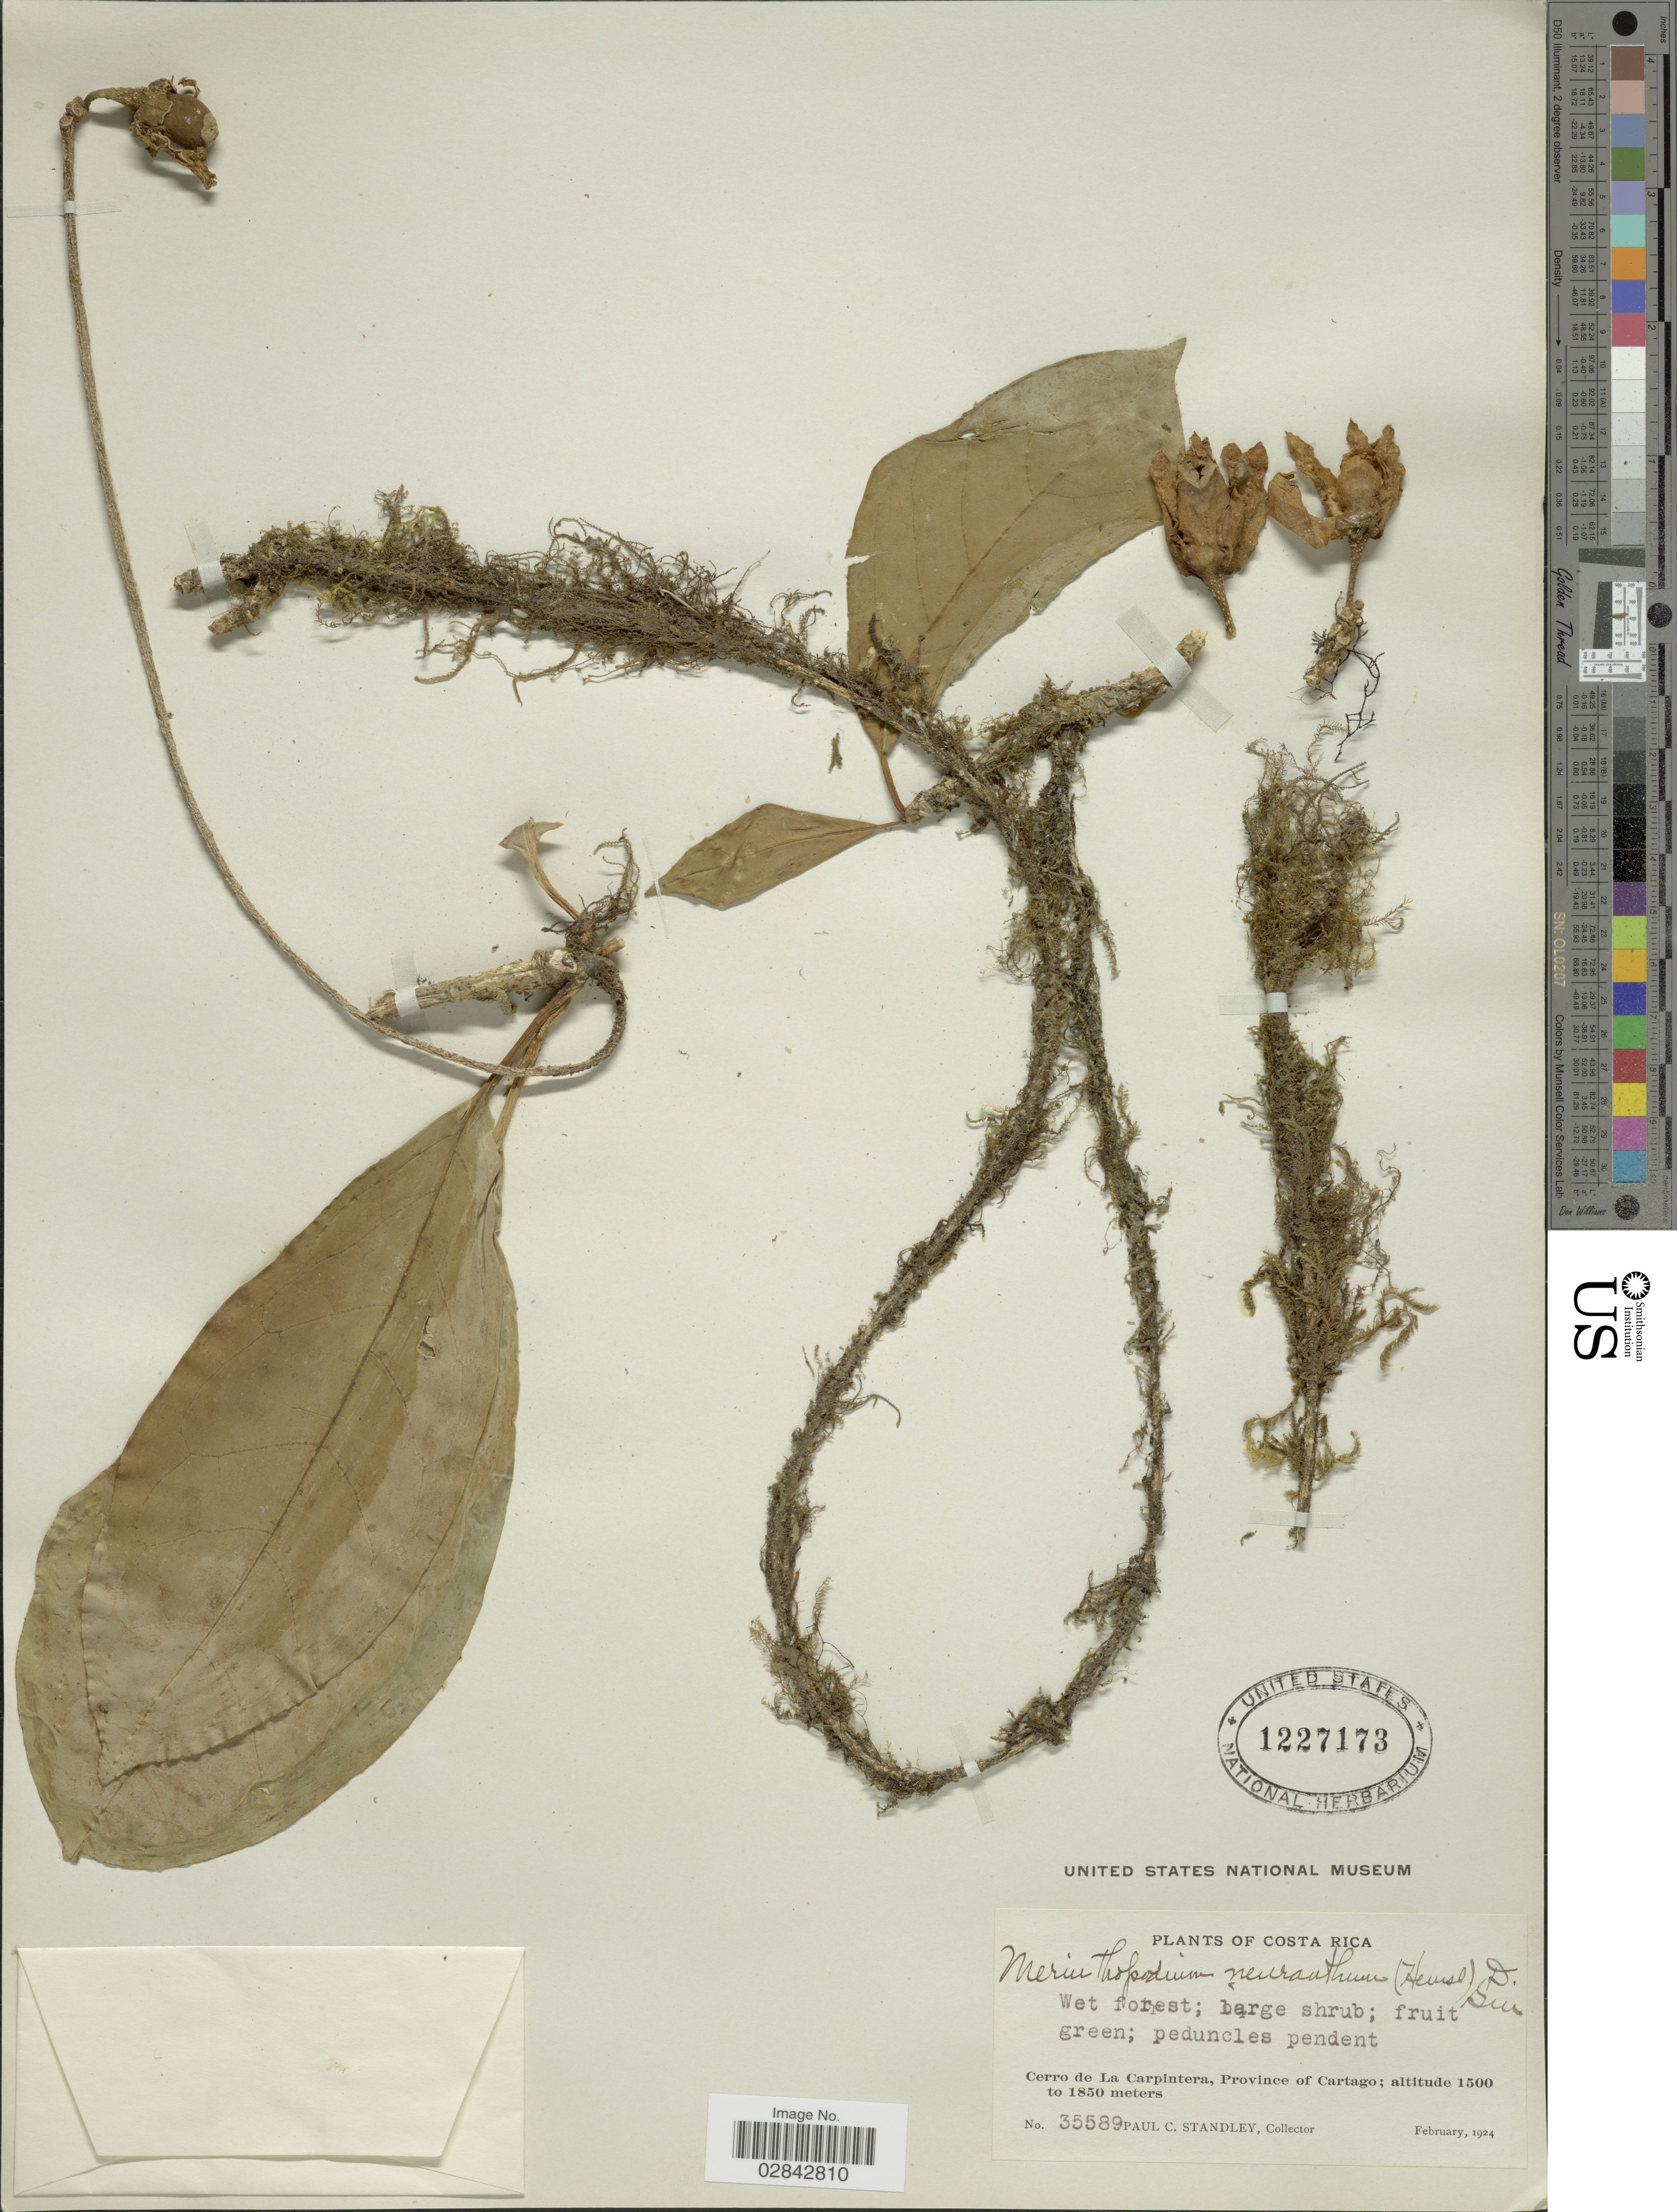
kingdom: Plantae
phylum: Tracheophyta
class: Magnoliopsida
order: Solanales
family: Solanaceae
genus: Markea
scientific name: Markea neurantha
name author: Hemsl.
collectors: P. C. Standley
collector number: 35589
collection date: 1924-02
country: Costa Rica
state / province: Cartago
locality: Cerro de La Carpintera.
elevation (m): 1500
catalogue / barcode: US 1227173